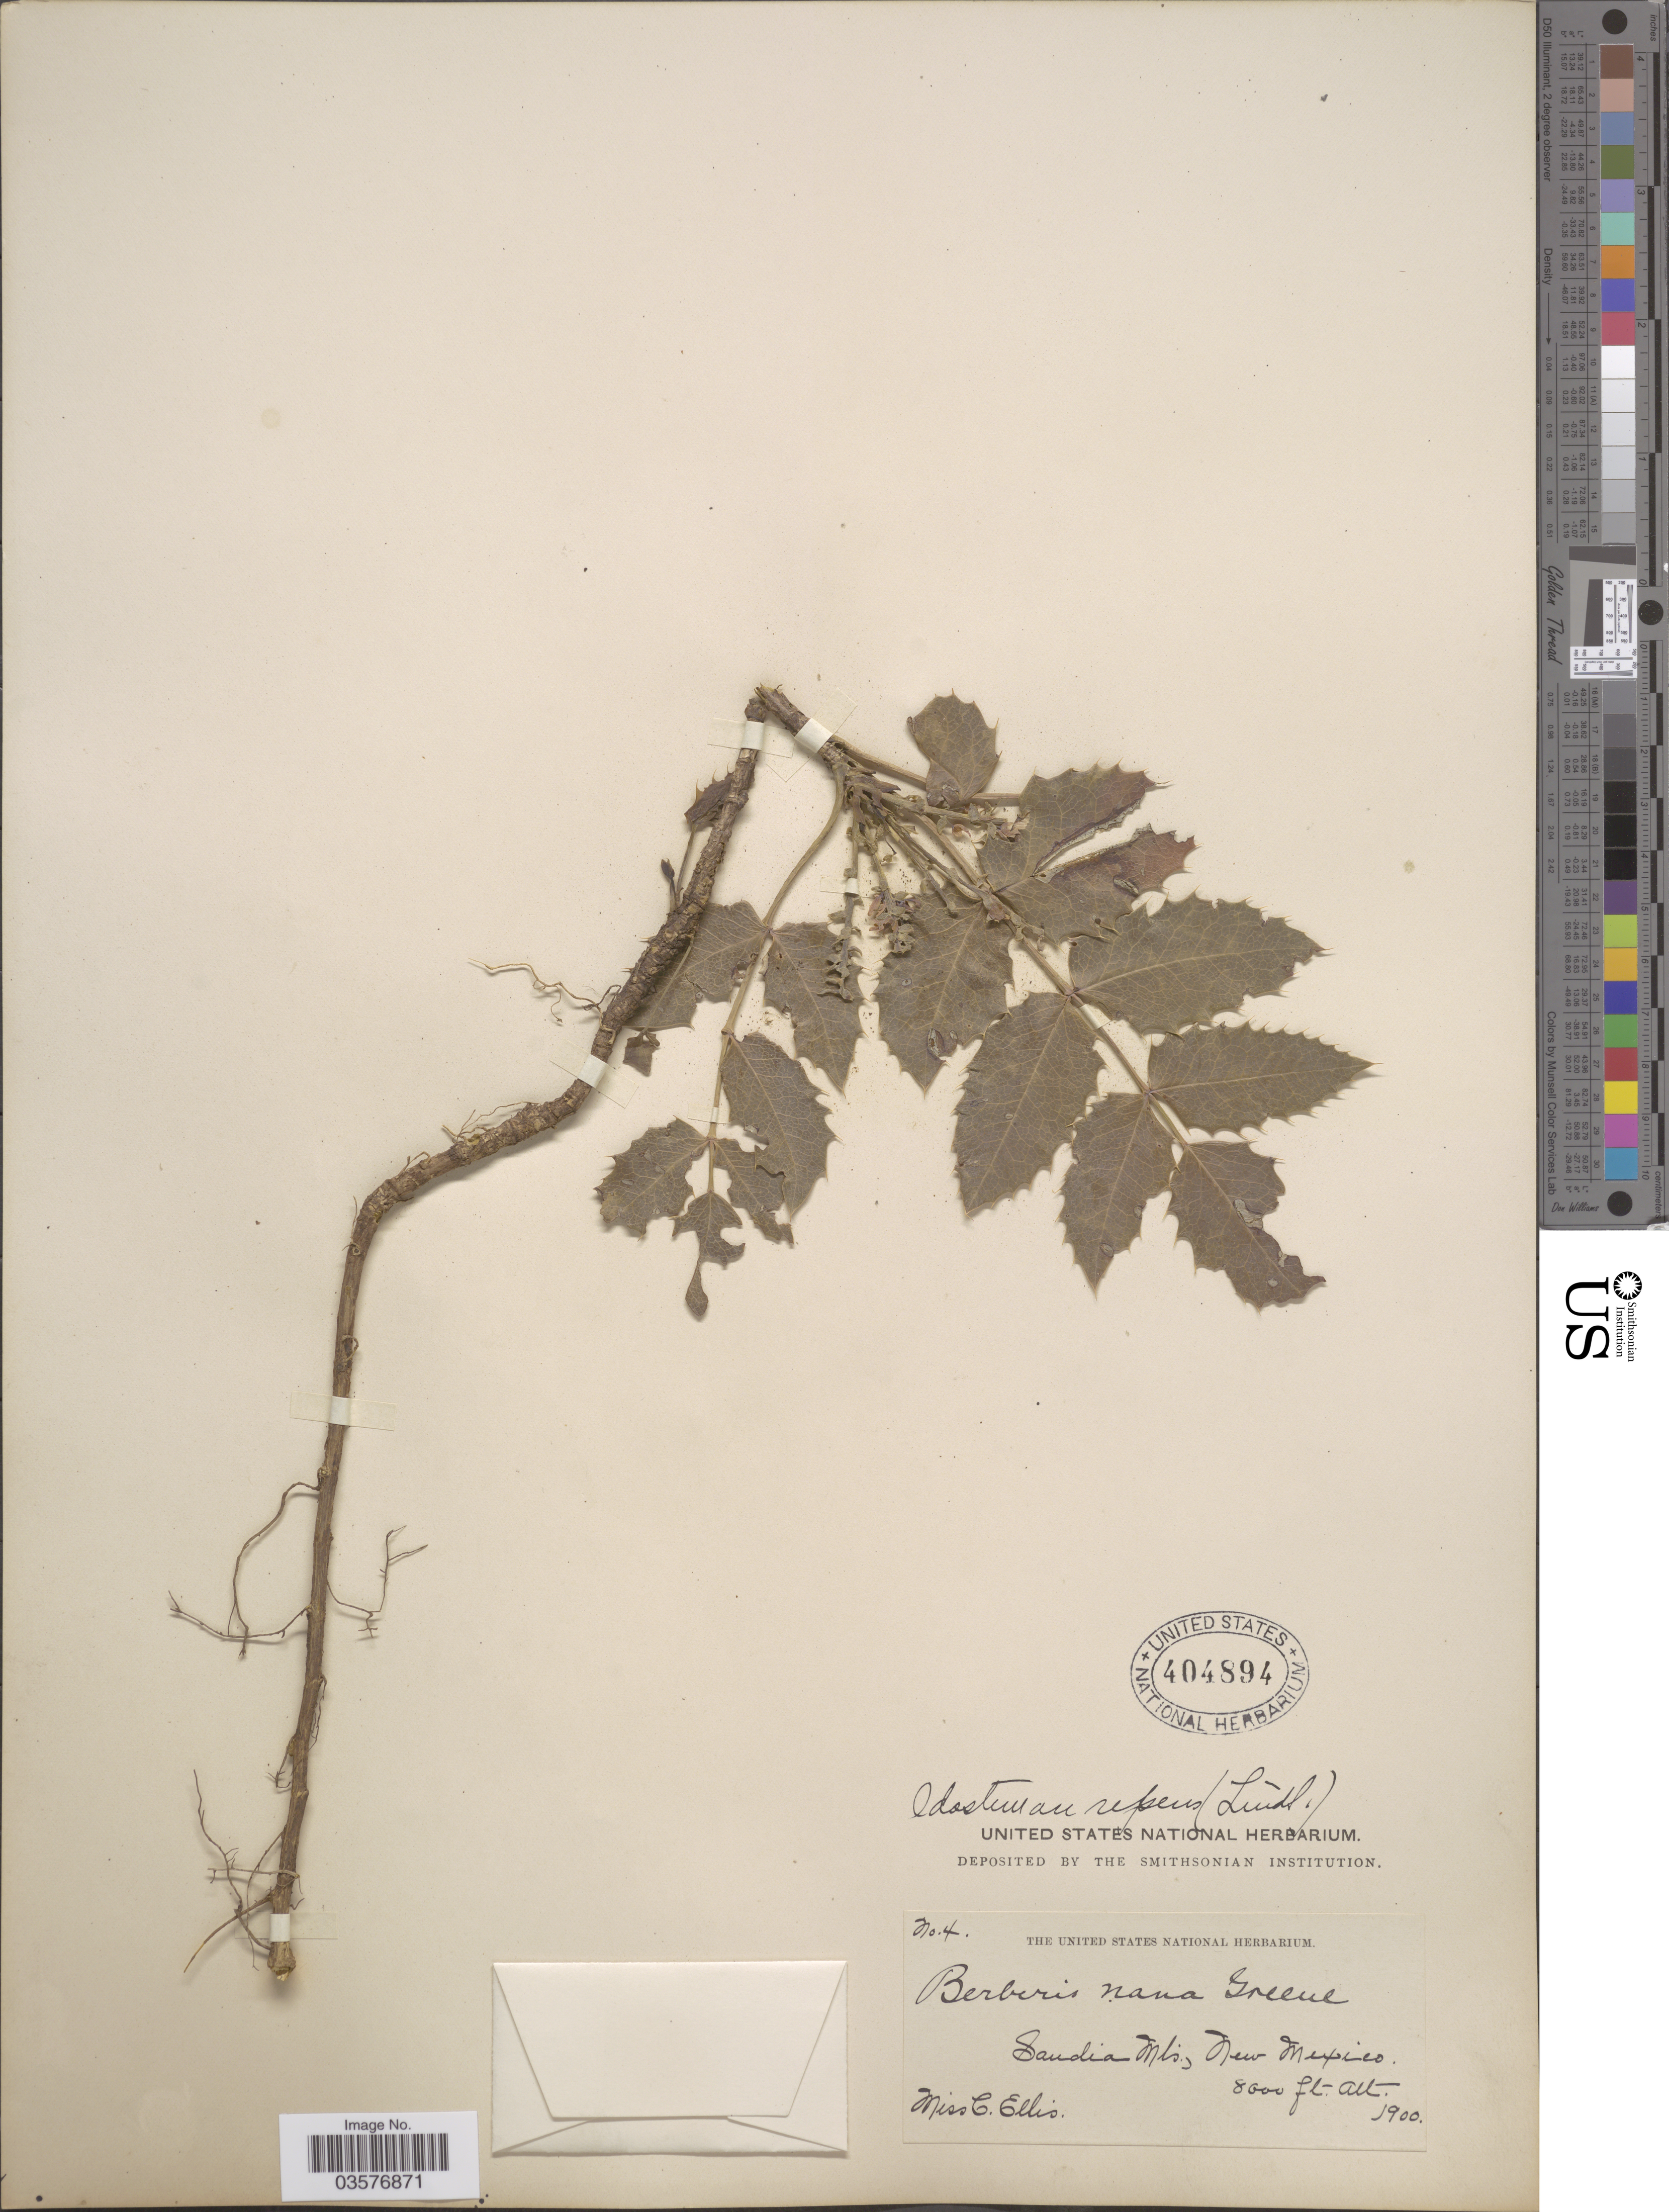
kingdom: Plantae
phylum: Tracheophyta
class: Magnoliopsida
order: Ranunculales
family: Berberidaceae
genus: Mahonia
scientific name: Mahonia repens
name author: (Lindl.) G. Don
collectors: C. C. Ellis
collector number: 4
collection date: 1900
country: United States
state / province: New Mexico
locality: Sandia Mts.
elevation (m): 2438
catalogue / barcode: US 404894